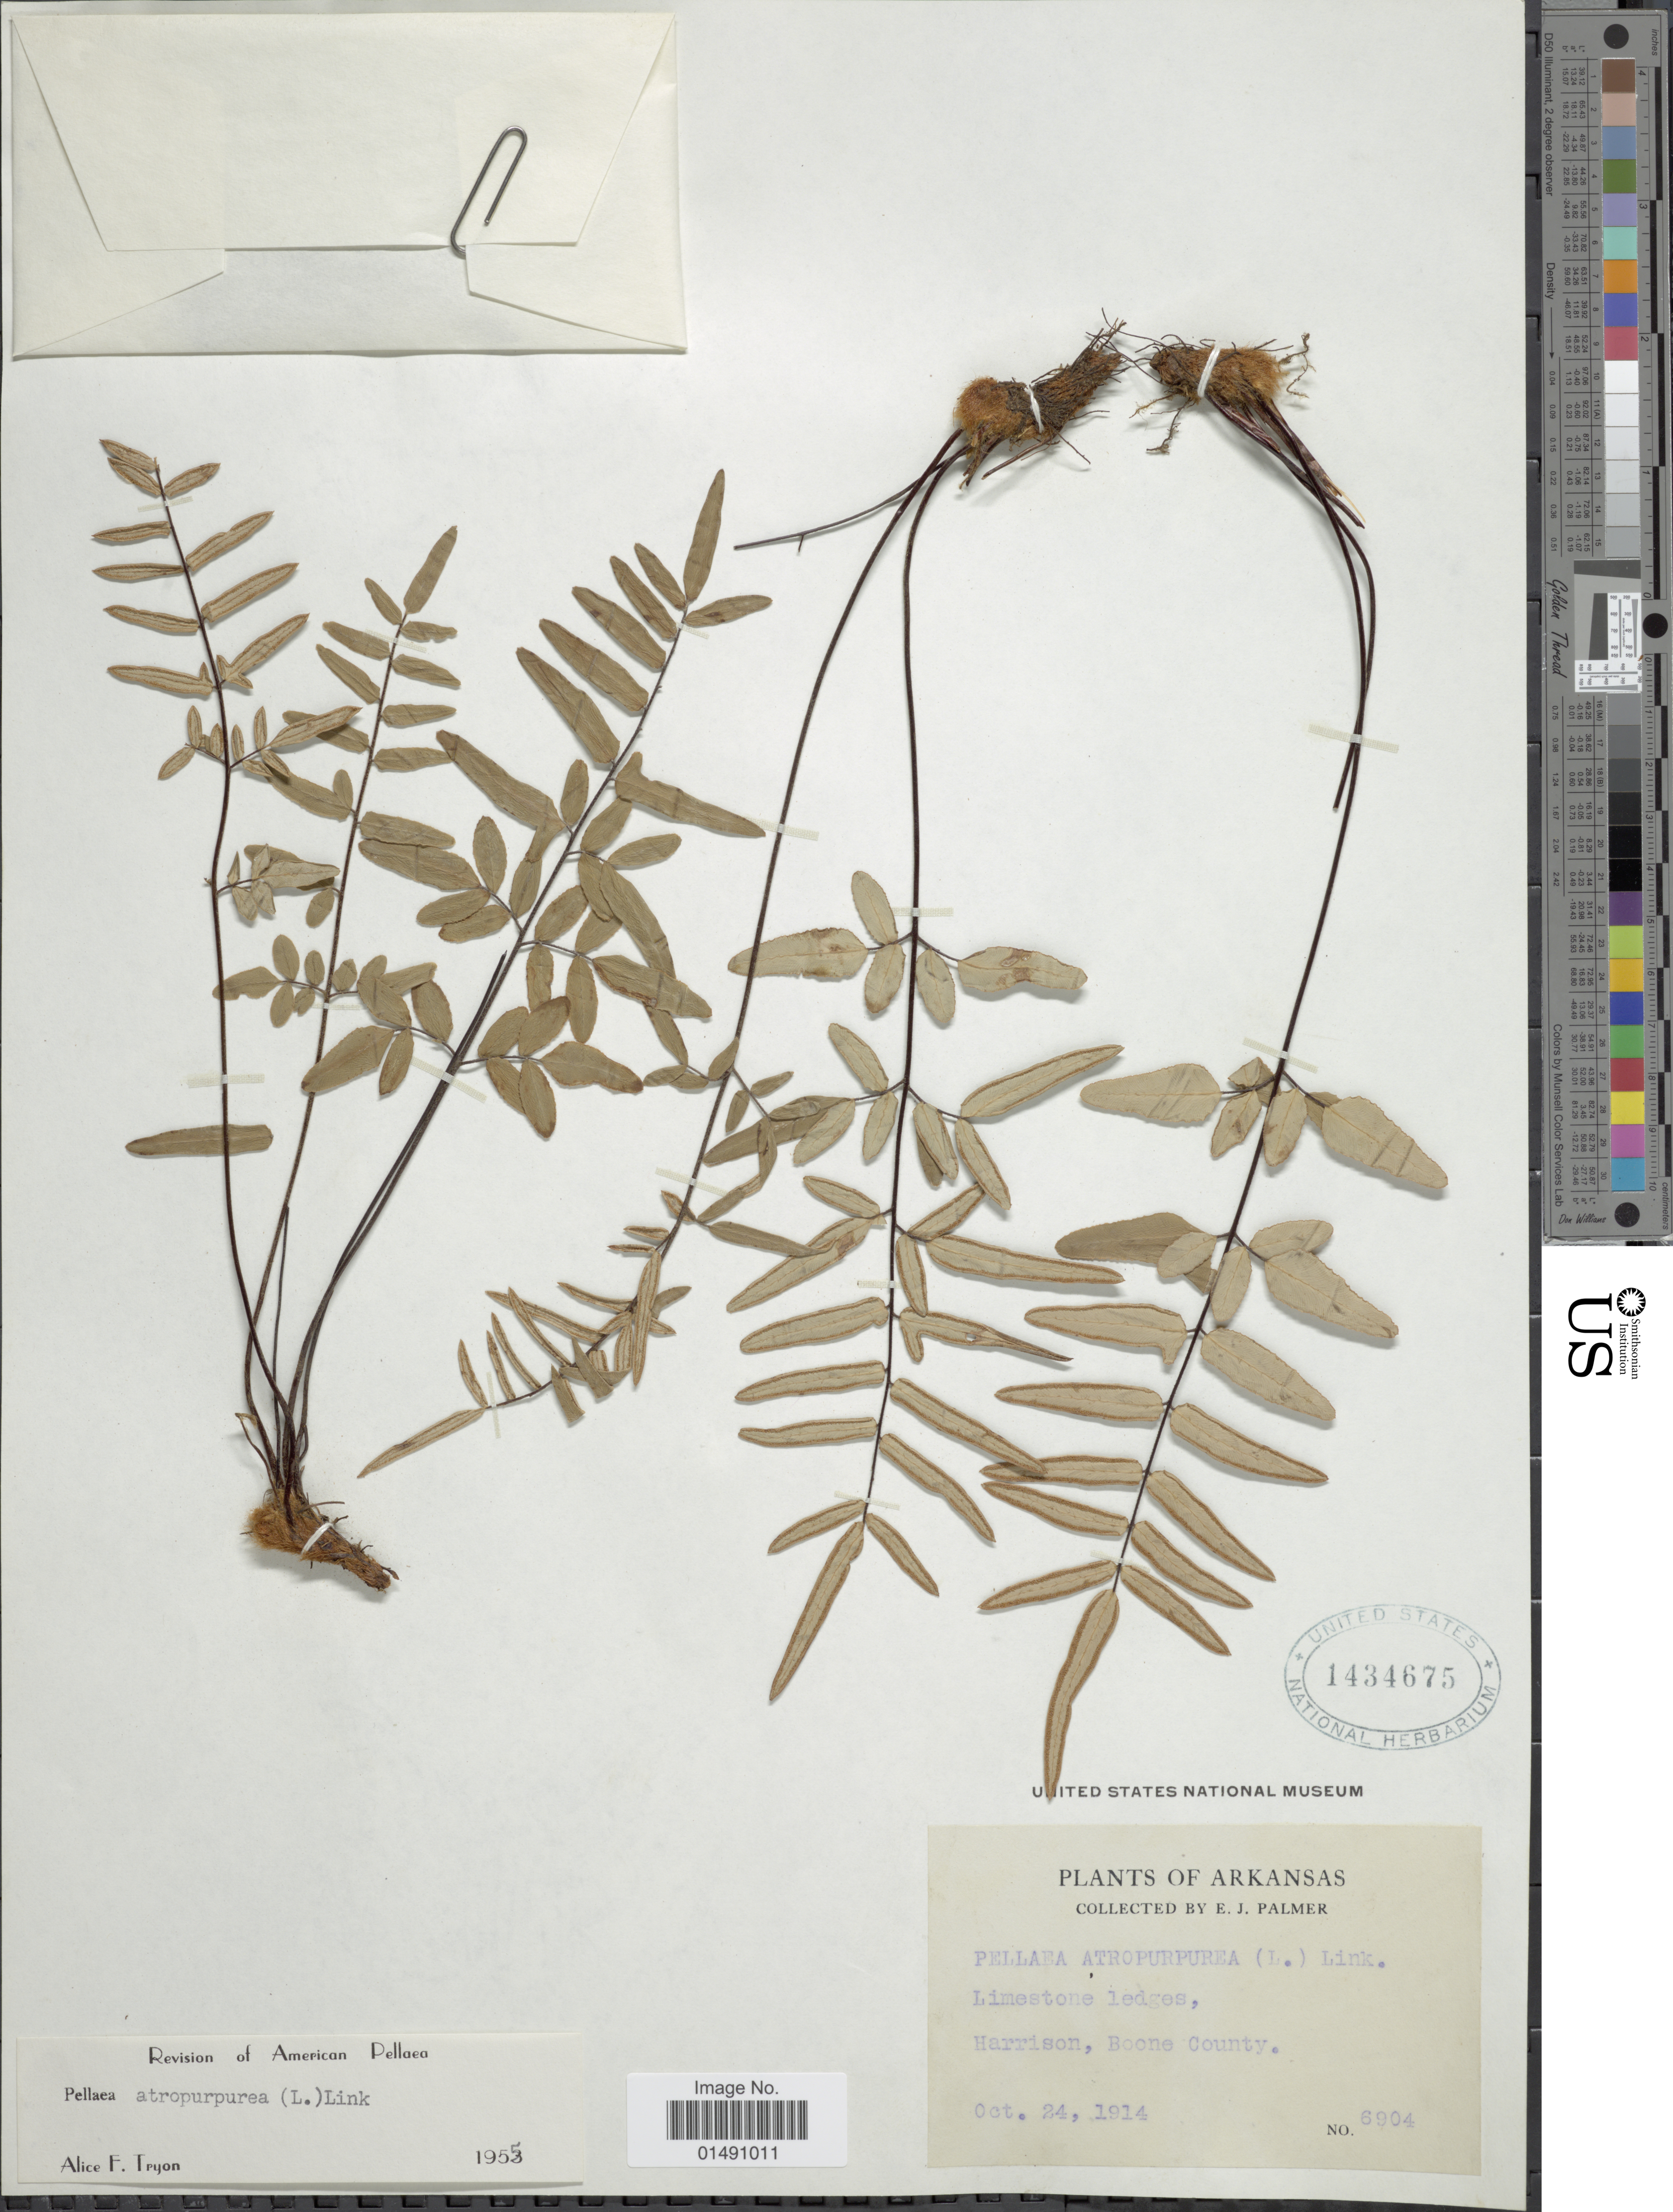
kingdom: Plantae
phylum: Tracheophyta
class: Polypodiopsida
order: Polypodiales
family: Pteridaceae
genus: Pellaea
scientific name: Pellaea atropurpurea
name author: (L.) Link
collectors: E. J. Palmer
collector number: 6904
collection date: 1914-10-24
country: United States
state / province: Arkansas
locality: Harrison, Boone County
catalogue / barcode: US 1434675